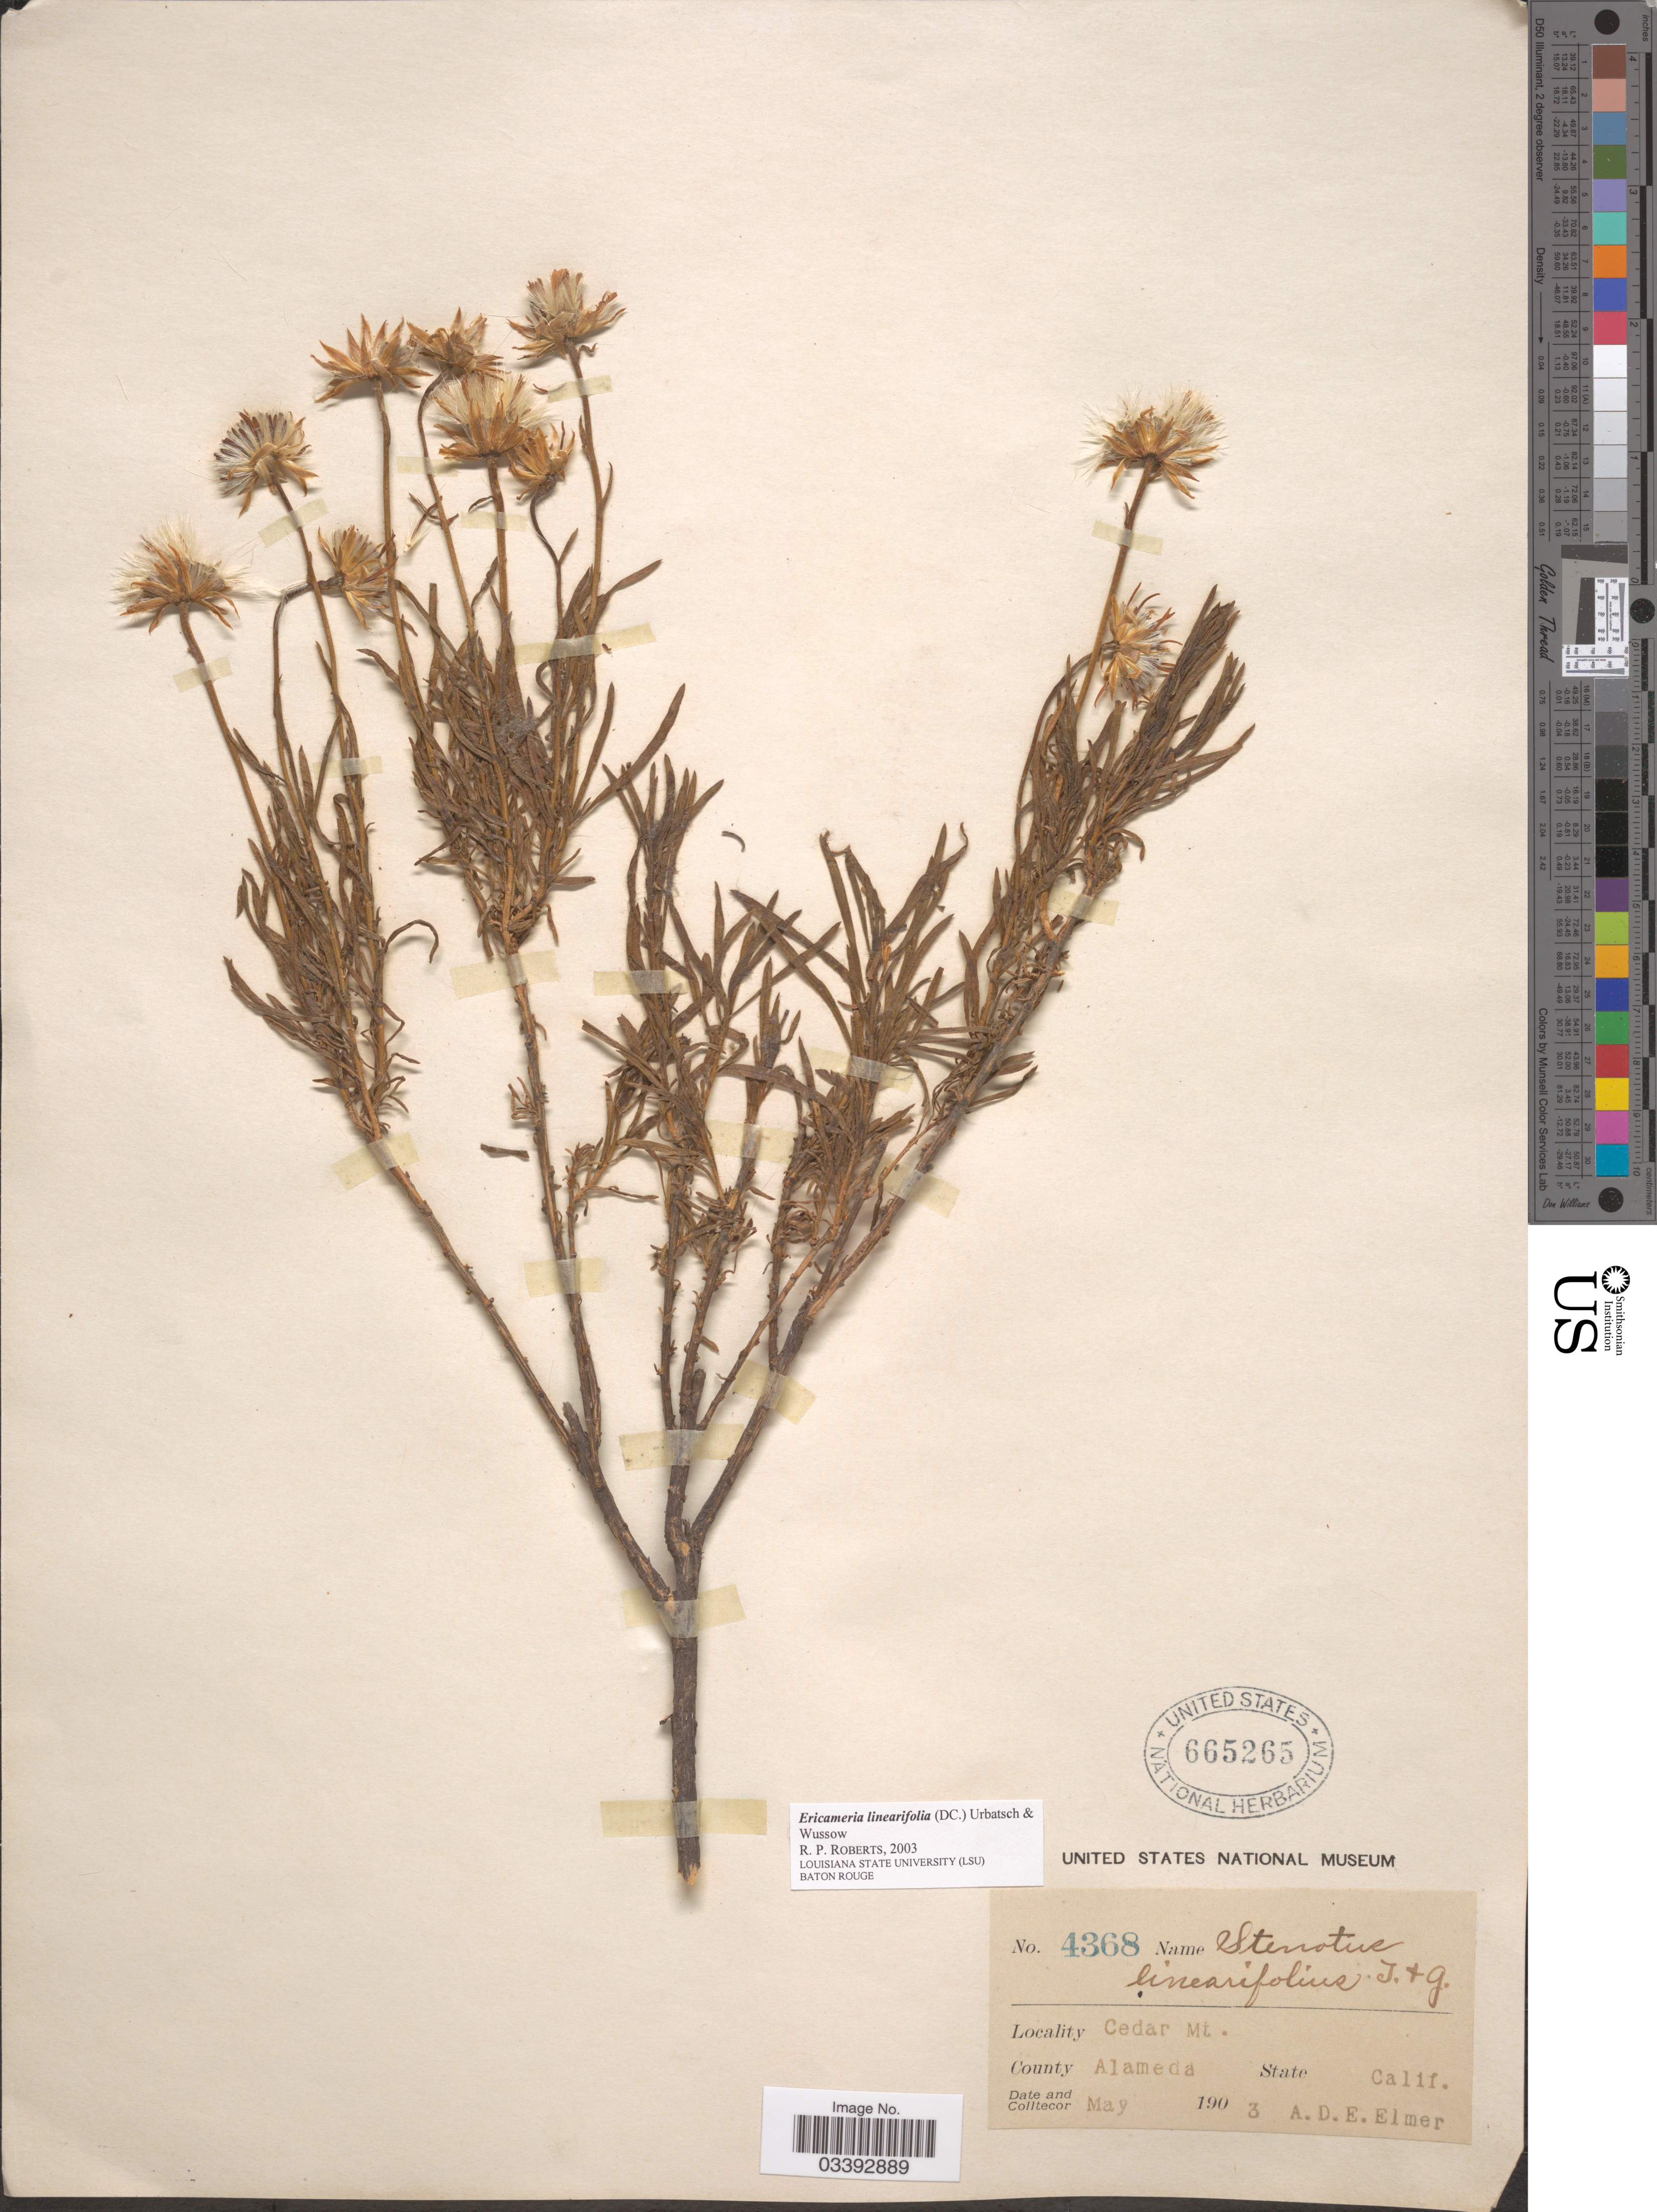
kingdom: Plantae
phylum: Tracheophyta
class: Magnoliopsida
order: Asterales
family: Asteraceae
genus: Ericameria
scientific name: Ericameria linearifolia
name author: (DC.) Urbatsch & Wussow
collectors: A. D. E. Elmer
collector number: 4368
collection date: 1903-05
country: United States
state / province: California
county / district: Alameda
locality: Cedar Mt., County Alameda.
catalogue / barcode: US 665265